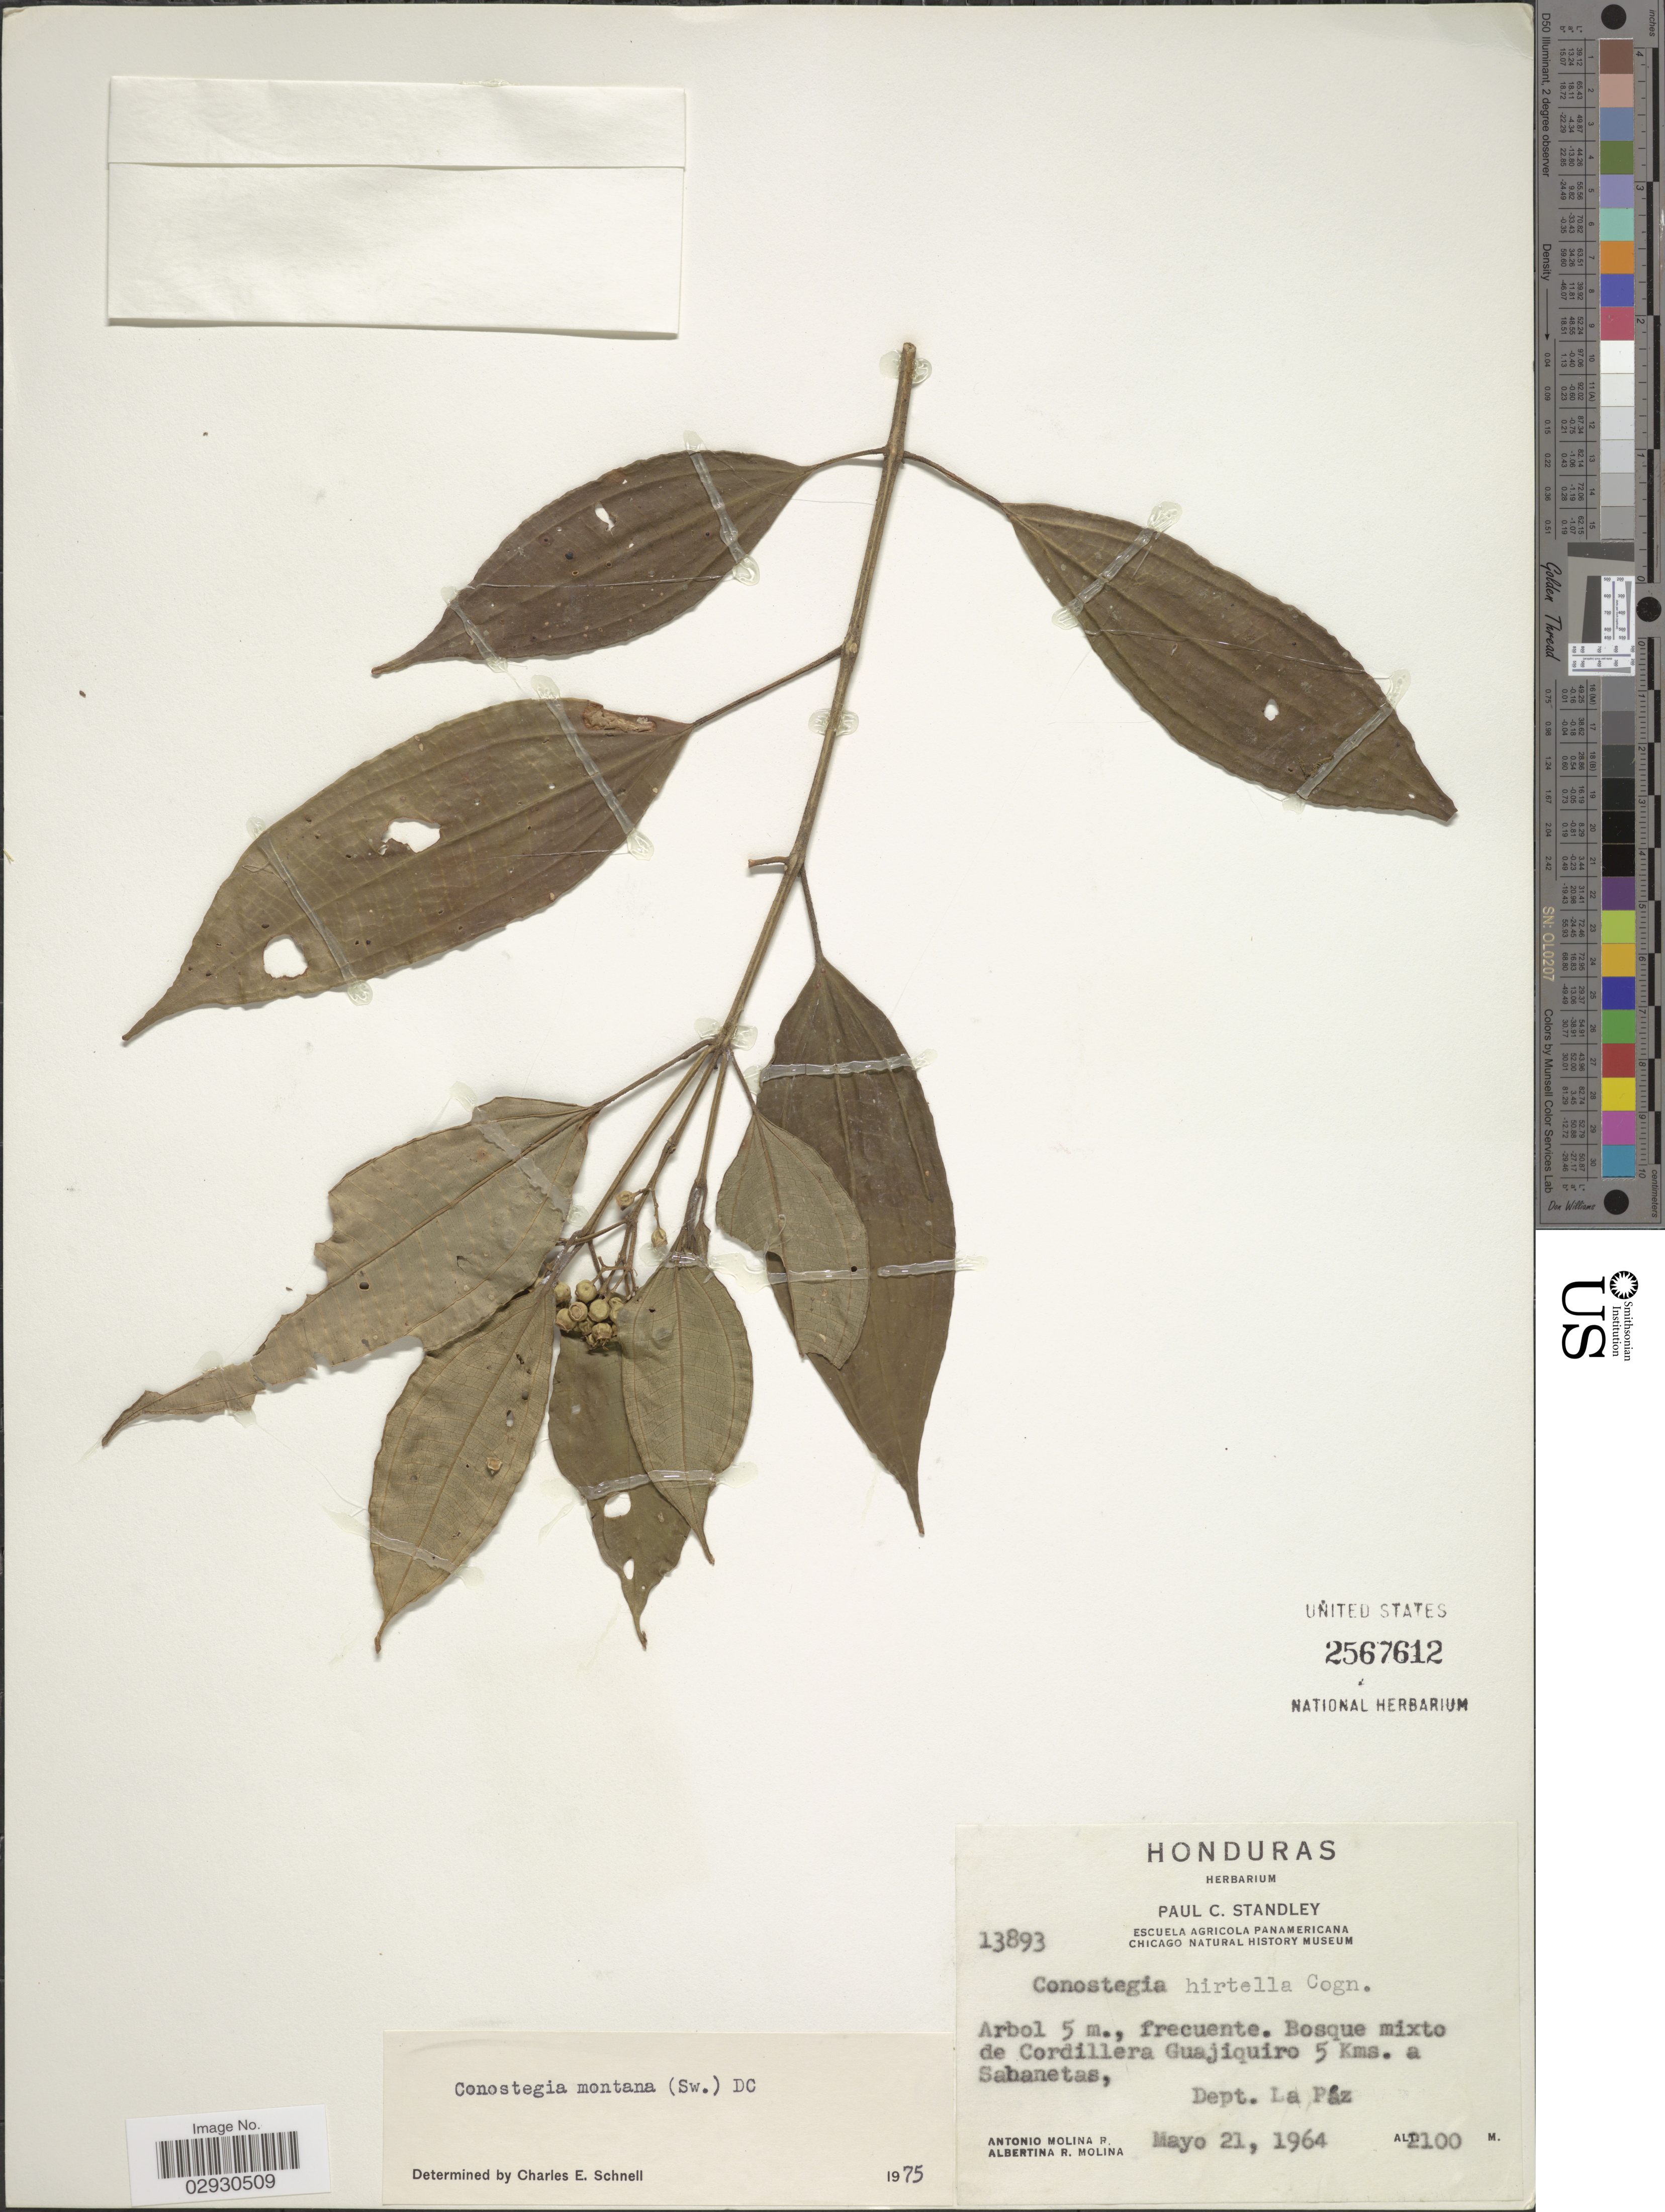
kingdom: Plantae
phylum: Tracheophyta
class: Magnoliopsida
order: Myrtales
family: Melastomataceae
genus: Conostegia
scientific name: Conostegia montana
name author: (Sw.) D. Don ex DC.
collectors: A. Molina R. & A. R. Molina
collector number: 13893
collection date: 1964-05-21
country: Honduras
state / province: La Paz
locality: Bosque mixto de Cordillera Guajiquiro 5 Kms. a Sabanetas, Dept. La Páz.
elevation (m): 2100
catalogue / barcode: US 2567612